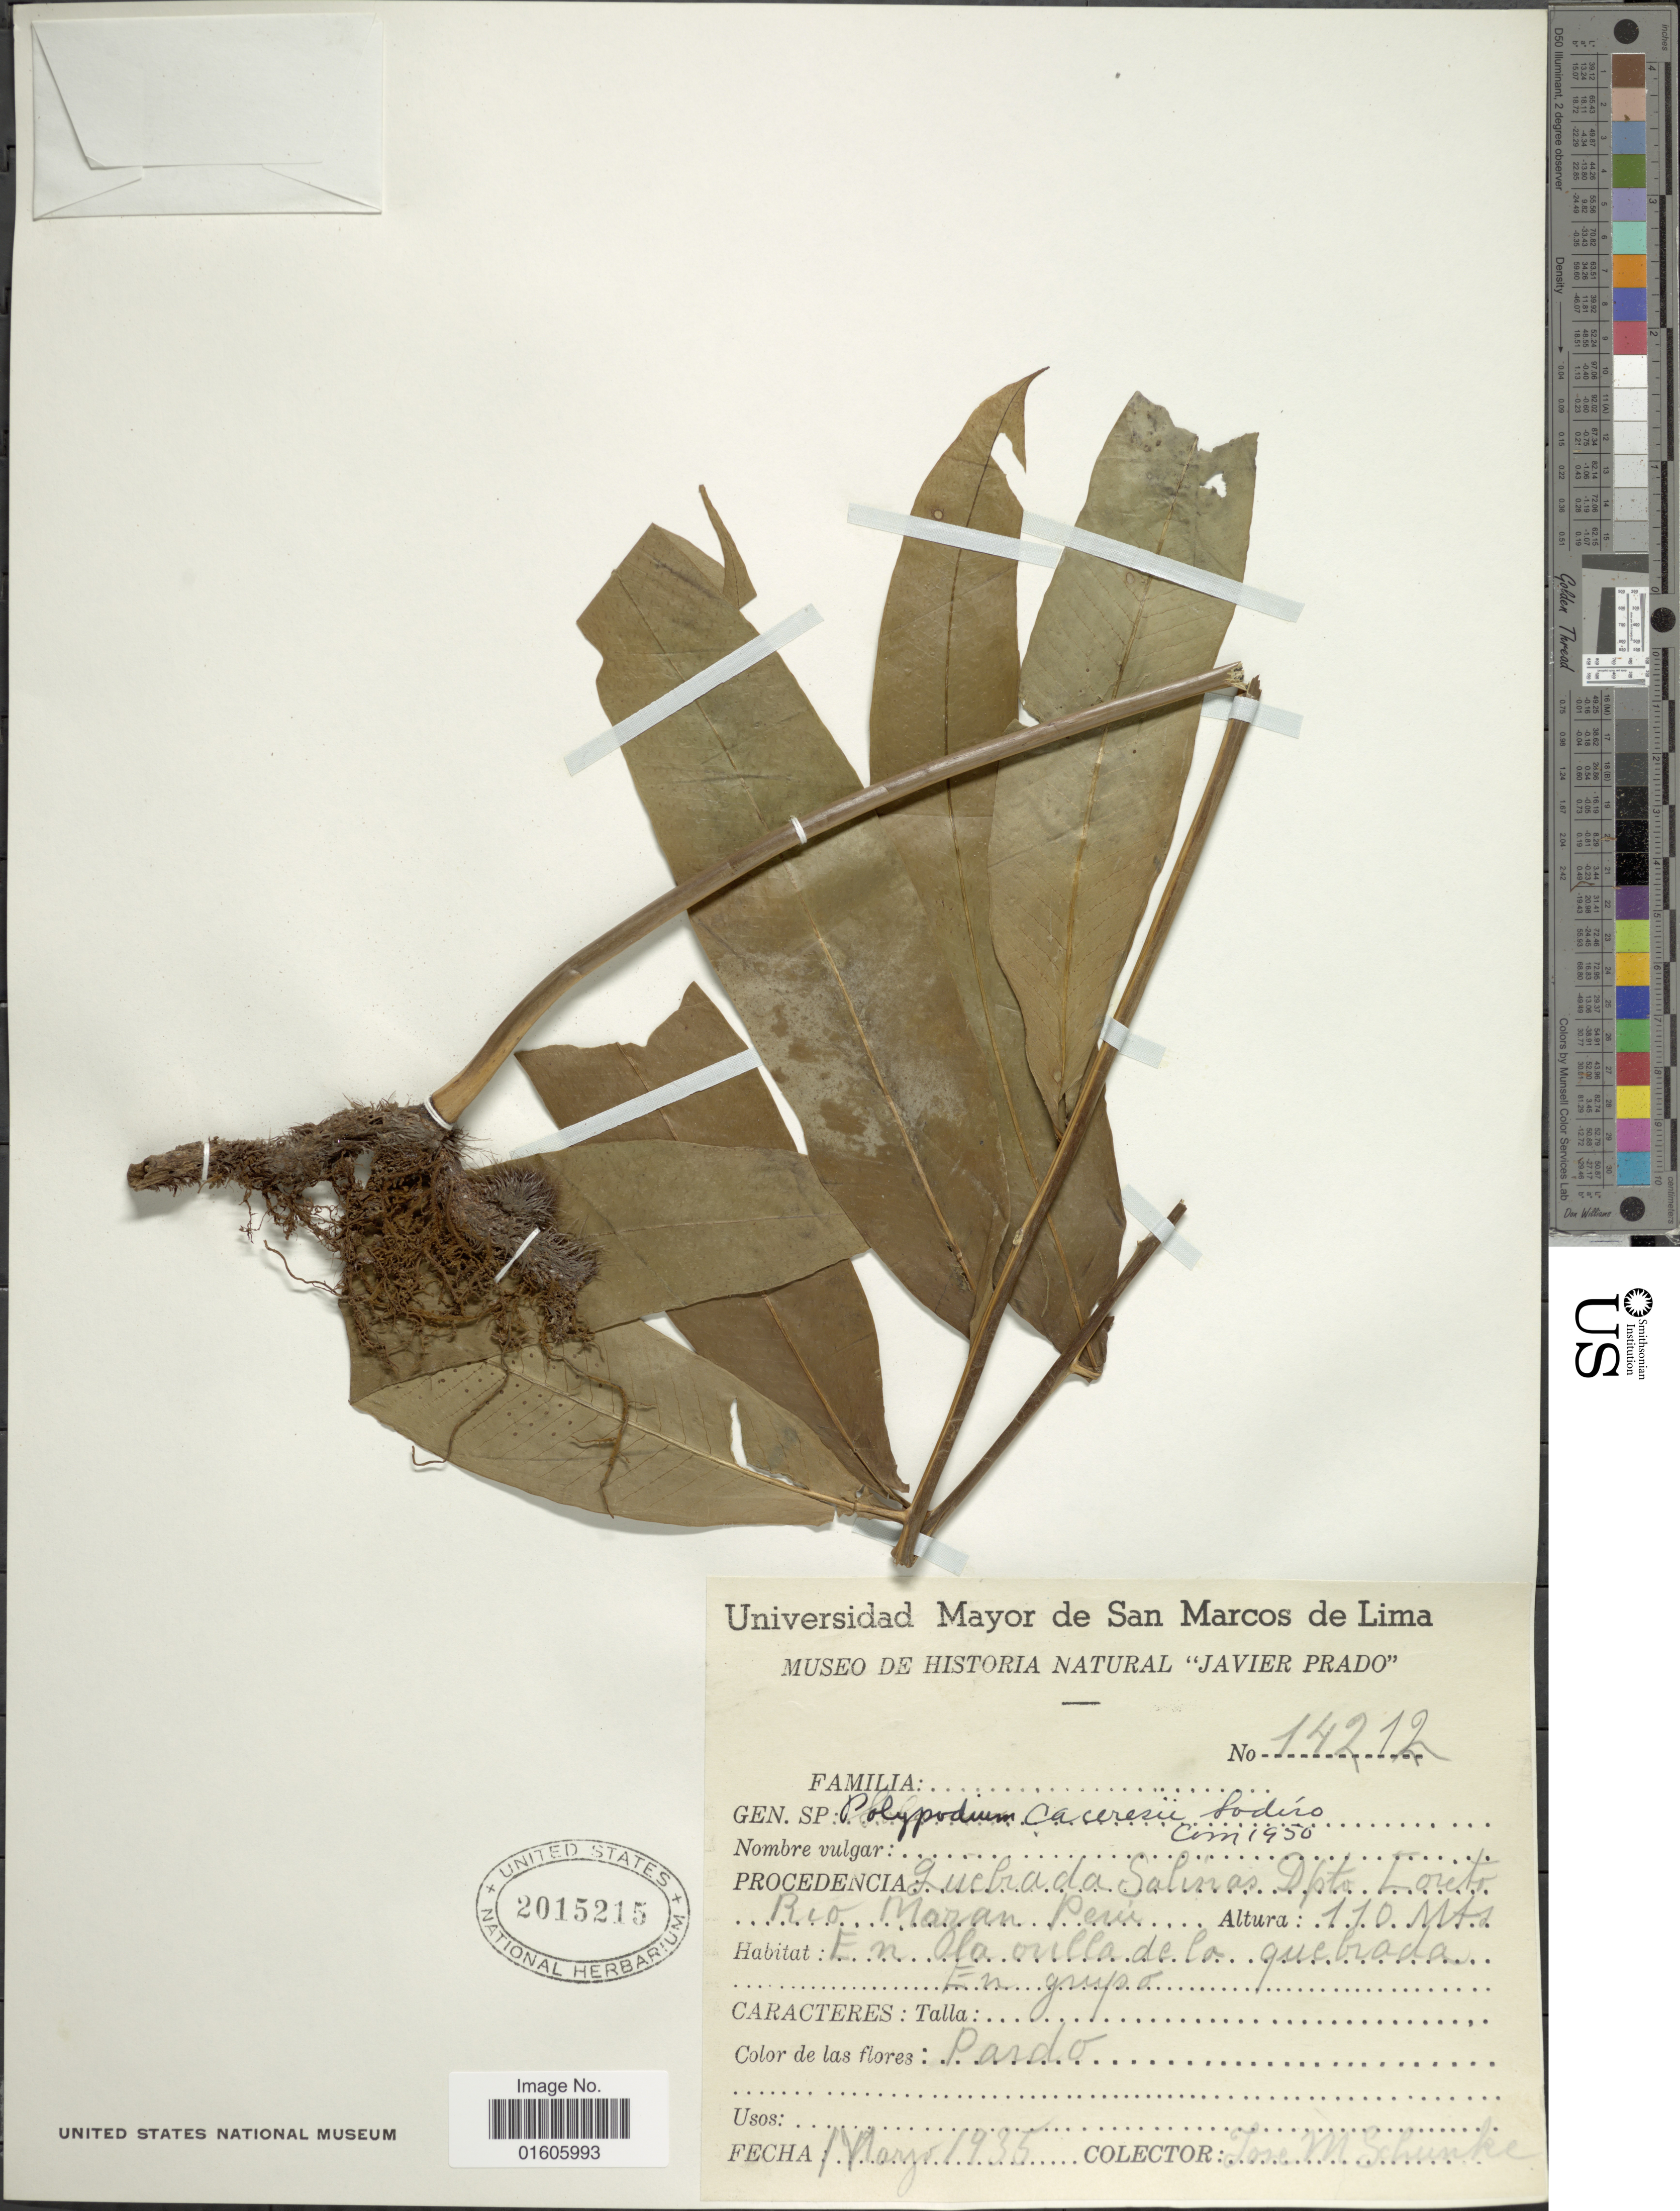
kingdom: Plantae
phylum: Tracheophyta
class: Polypodiopsida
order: Polypodiales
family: Polypodiaceae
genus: Serpocaulon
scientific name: Serpocaulon caceresii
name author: A.R. Sm.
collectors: J. M. Schunke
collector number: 14212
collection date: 1935-05-01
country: Peru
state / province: Loreto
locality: Procendencia Quebrada Salinas Dpto Loreto. Rio Mazan Peru.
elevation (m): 110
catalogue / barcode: US 2015215